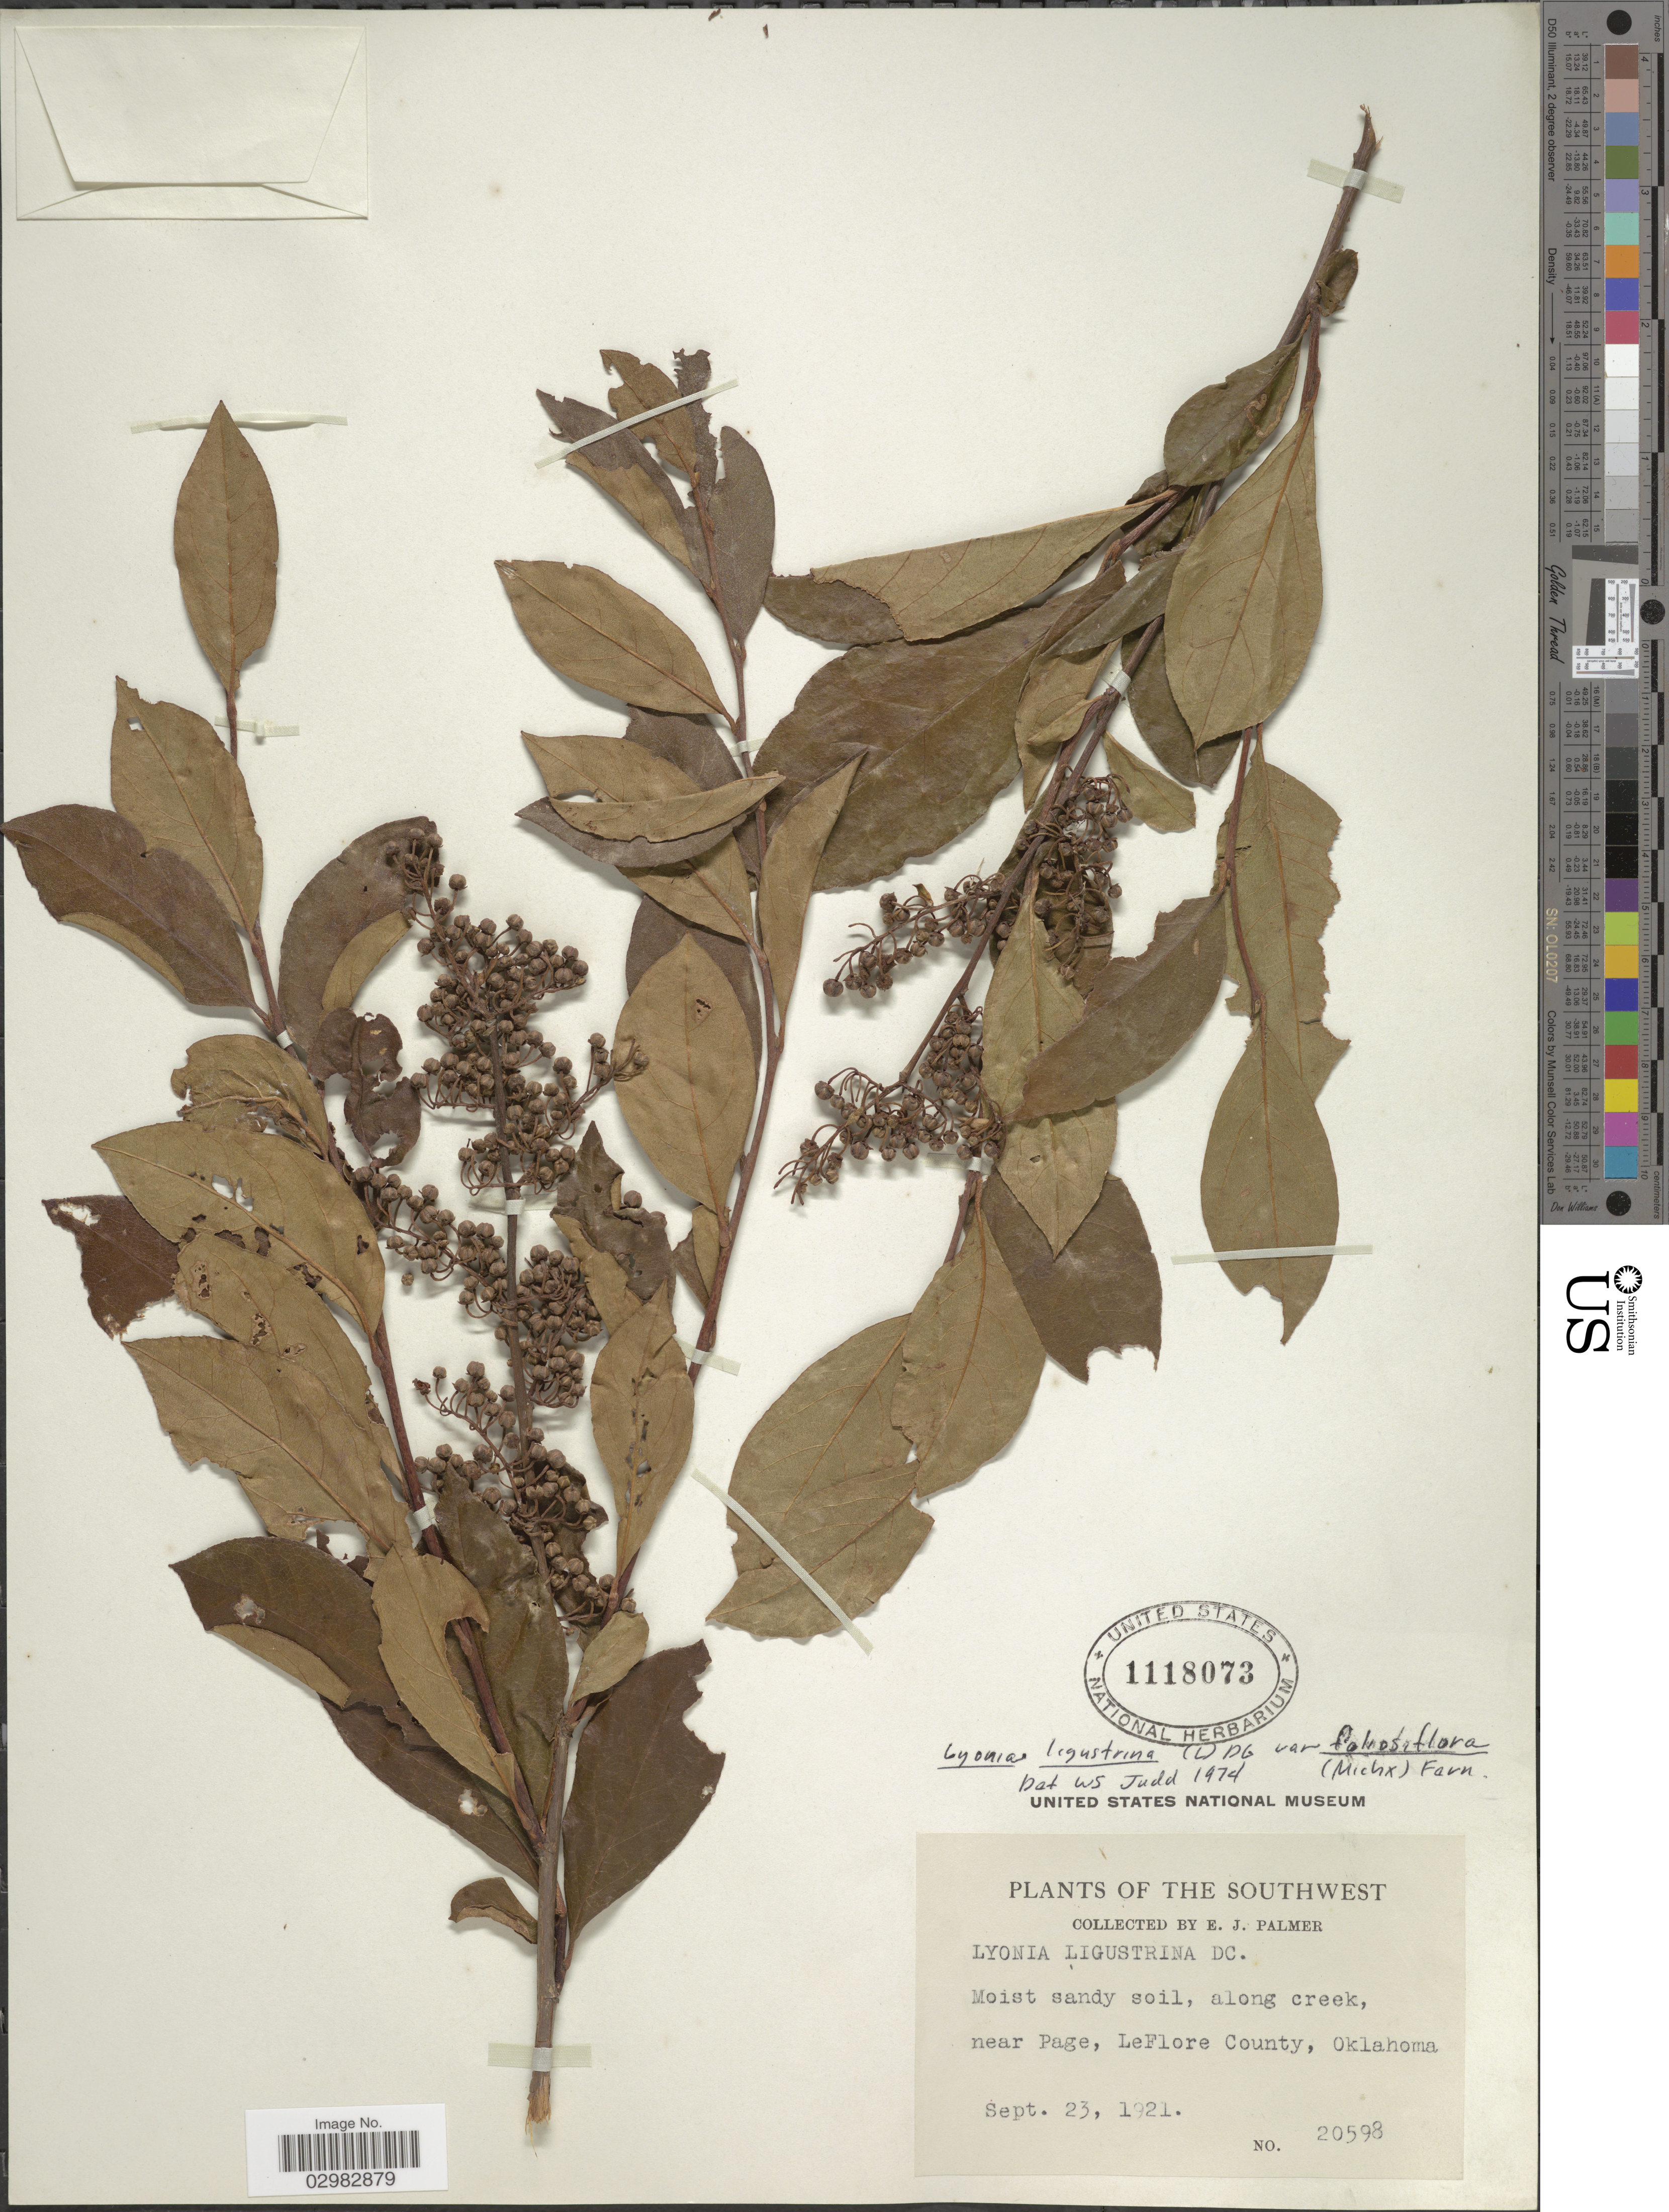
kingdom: Plantae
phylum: Tracheophyta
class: Magnoliopsida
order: Ericales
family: Ericaceae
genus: Lyonia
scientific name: Lyonia ligustrina var. foliosiflora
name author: (Michx.) Fernald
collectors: E. J. Palmer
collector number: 20598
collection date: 1921-09-23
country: United States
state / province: Oklahoma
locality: Southwest. Along creek, near Page, LeFlore County.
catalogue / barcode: US 1118073